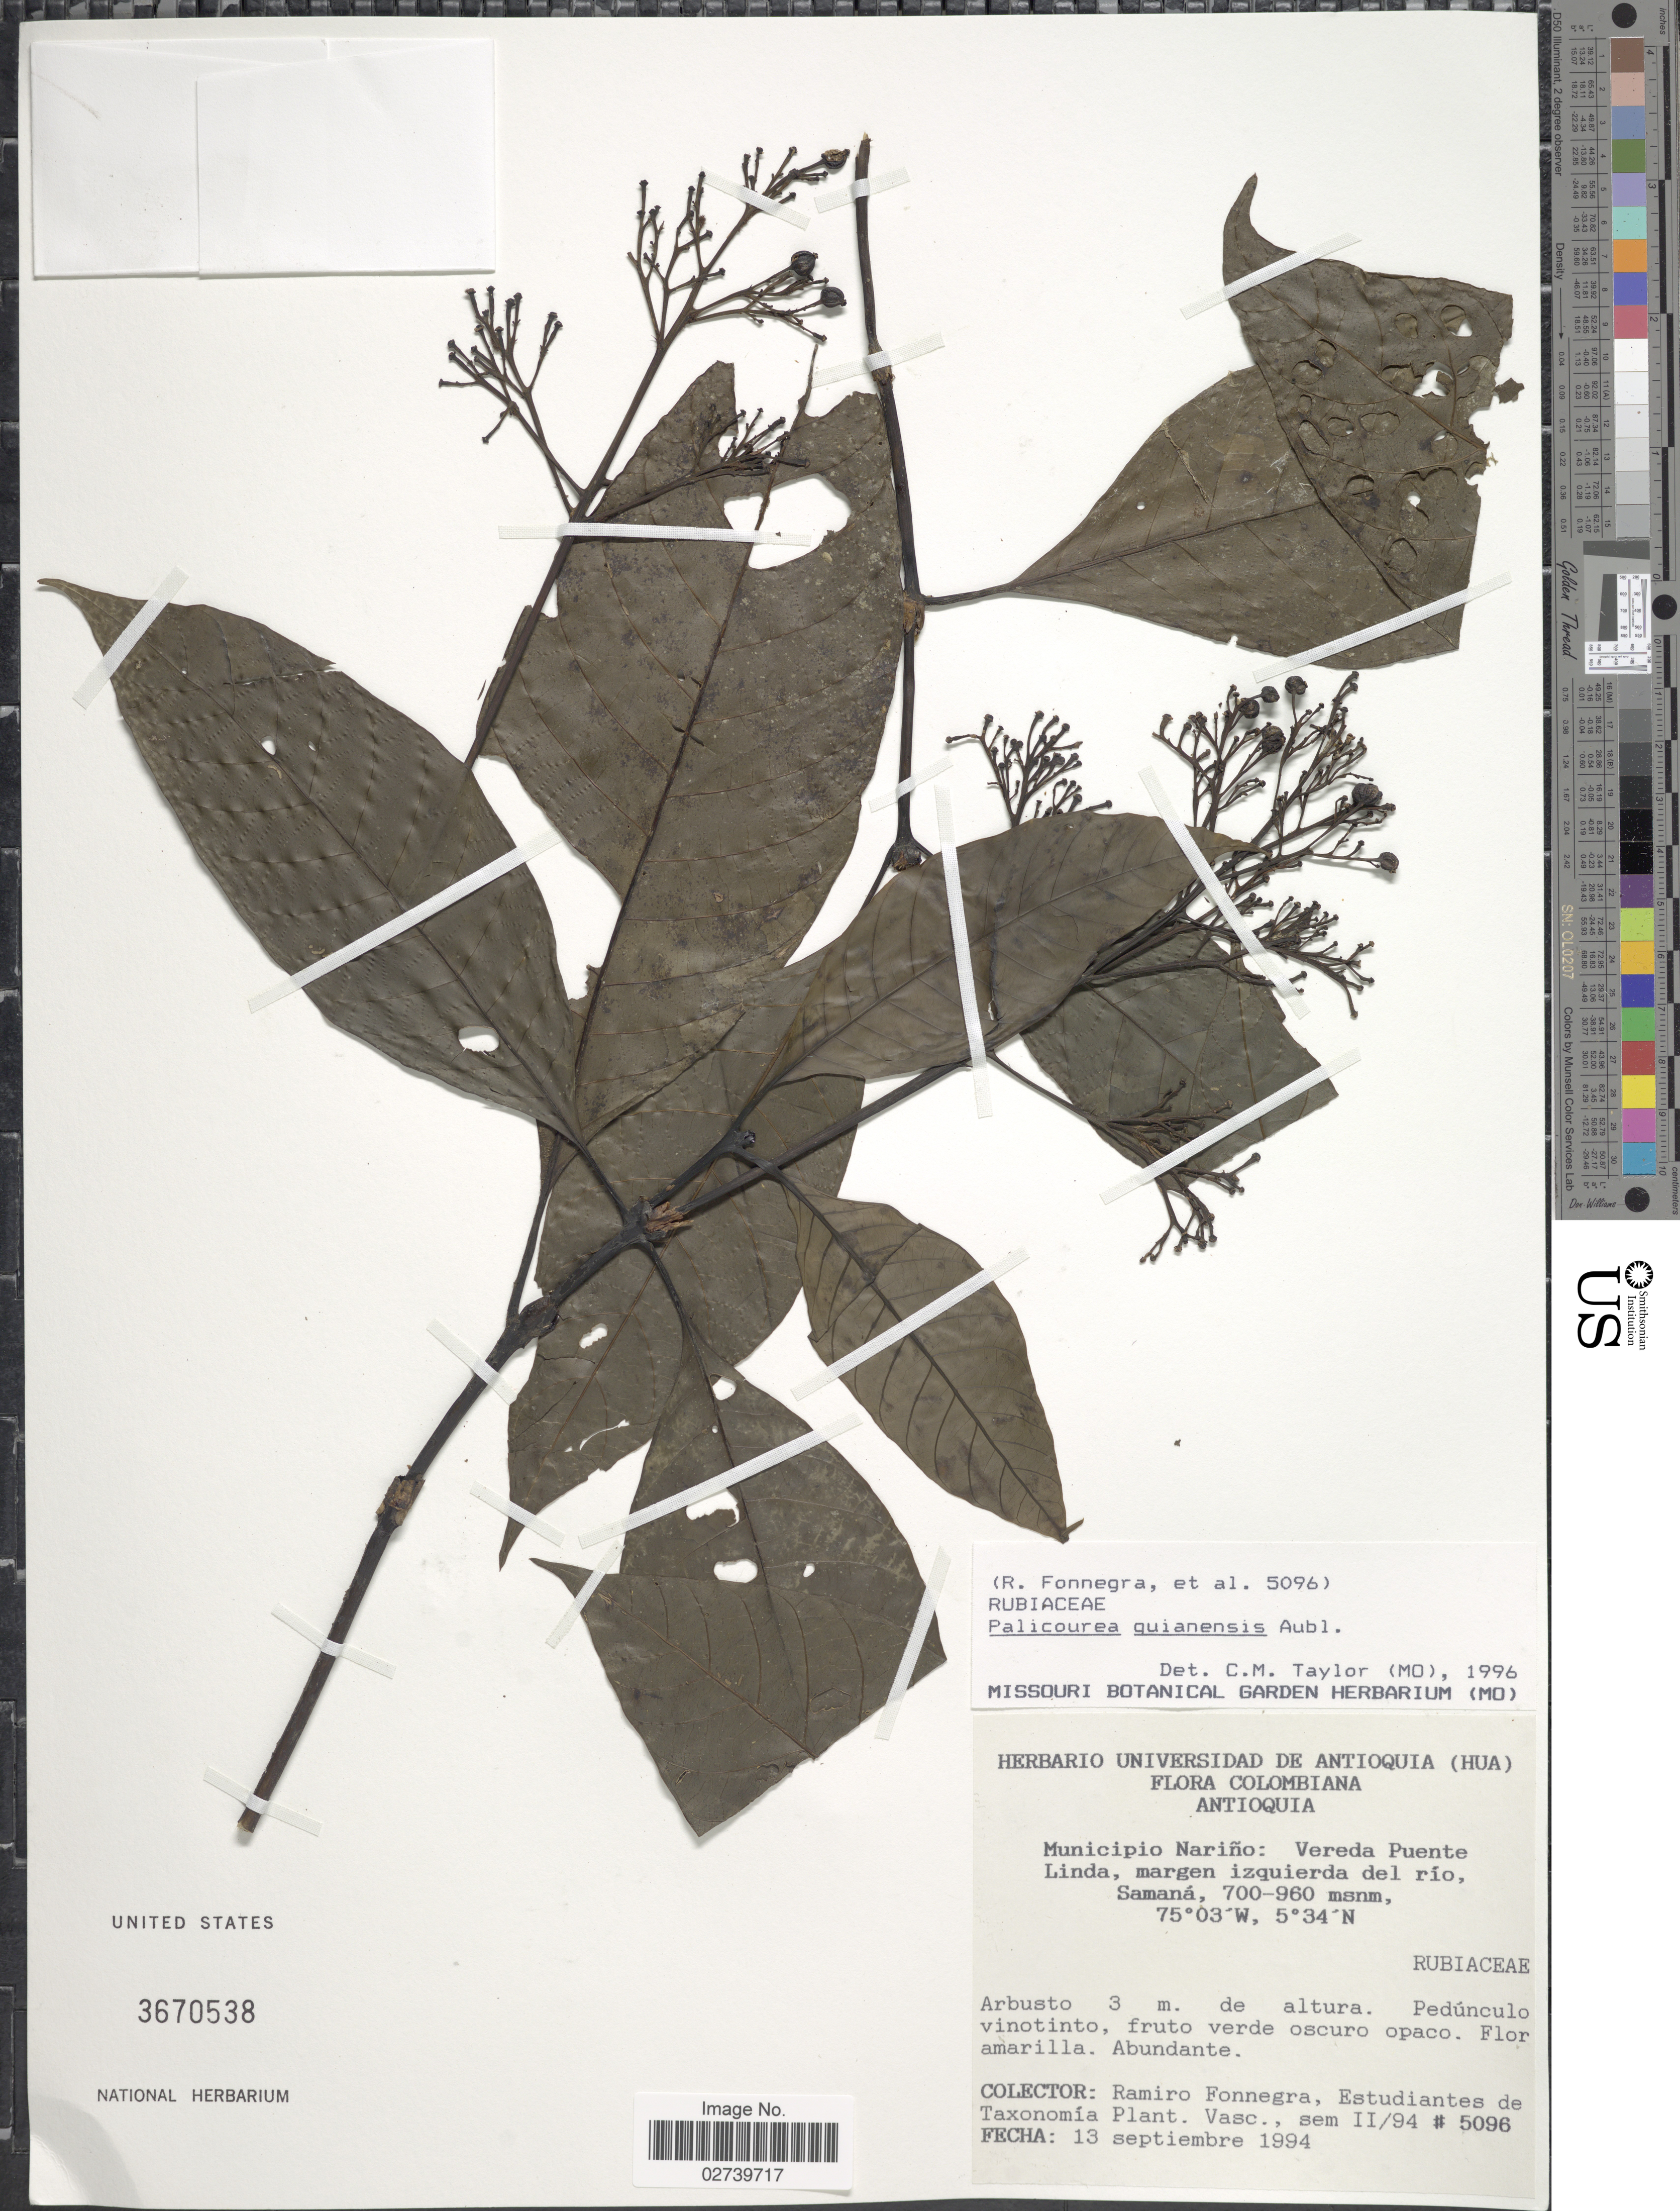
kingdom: Plantae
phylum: Tracheophyta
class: Magnoliopsida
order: Gentianales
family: Rubiaceae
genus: Palicourea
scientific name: Palicourea guianensis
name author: Aubl.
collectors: R. Fonnegra G. & Estudiantes de Taxonomía de Plant. Vasculares sem., II/94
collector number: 5096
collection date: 1994-09-13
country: Colombia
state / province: Antioquia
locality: Municipio Nariño: Vereda Puente Linda, margen izquierda del río, Samaná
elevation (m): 700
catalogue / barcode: US 3670538